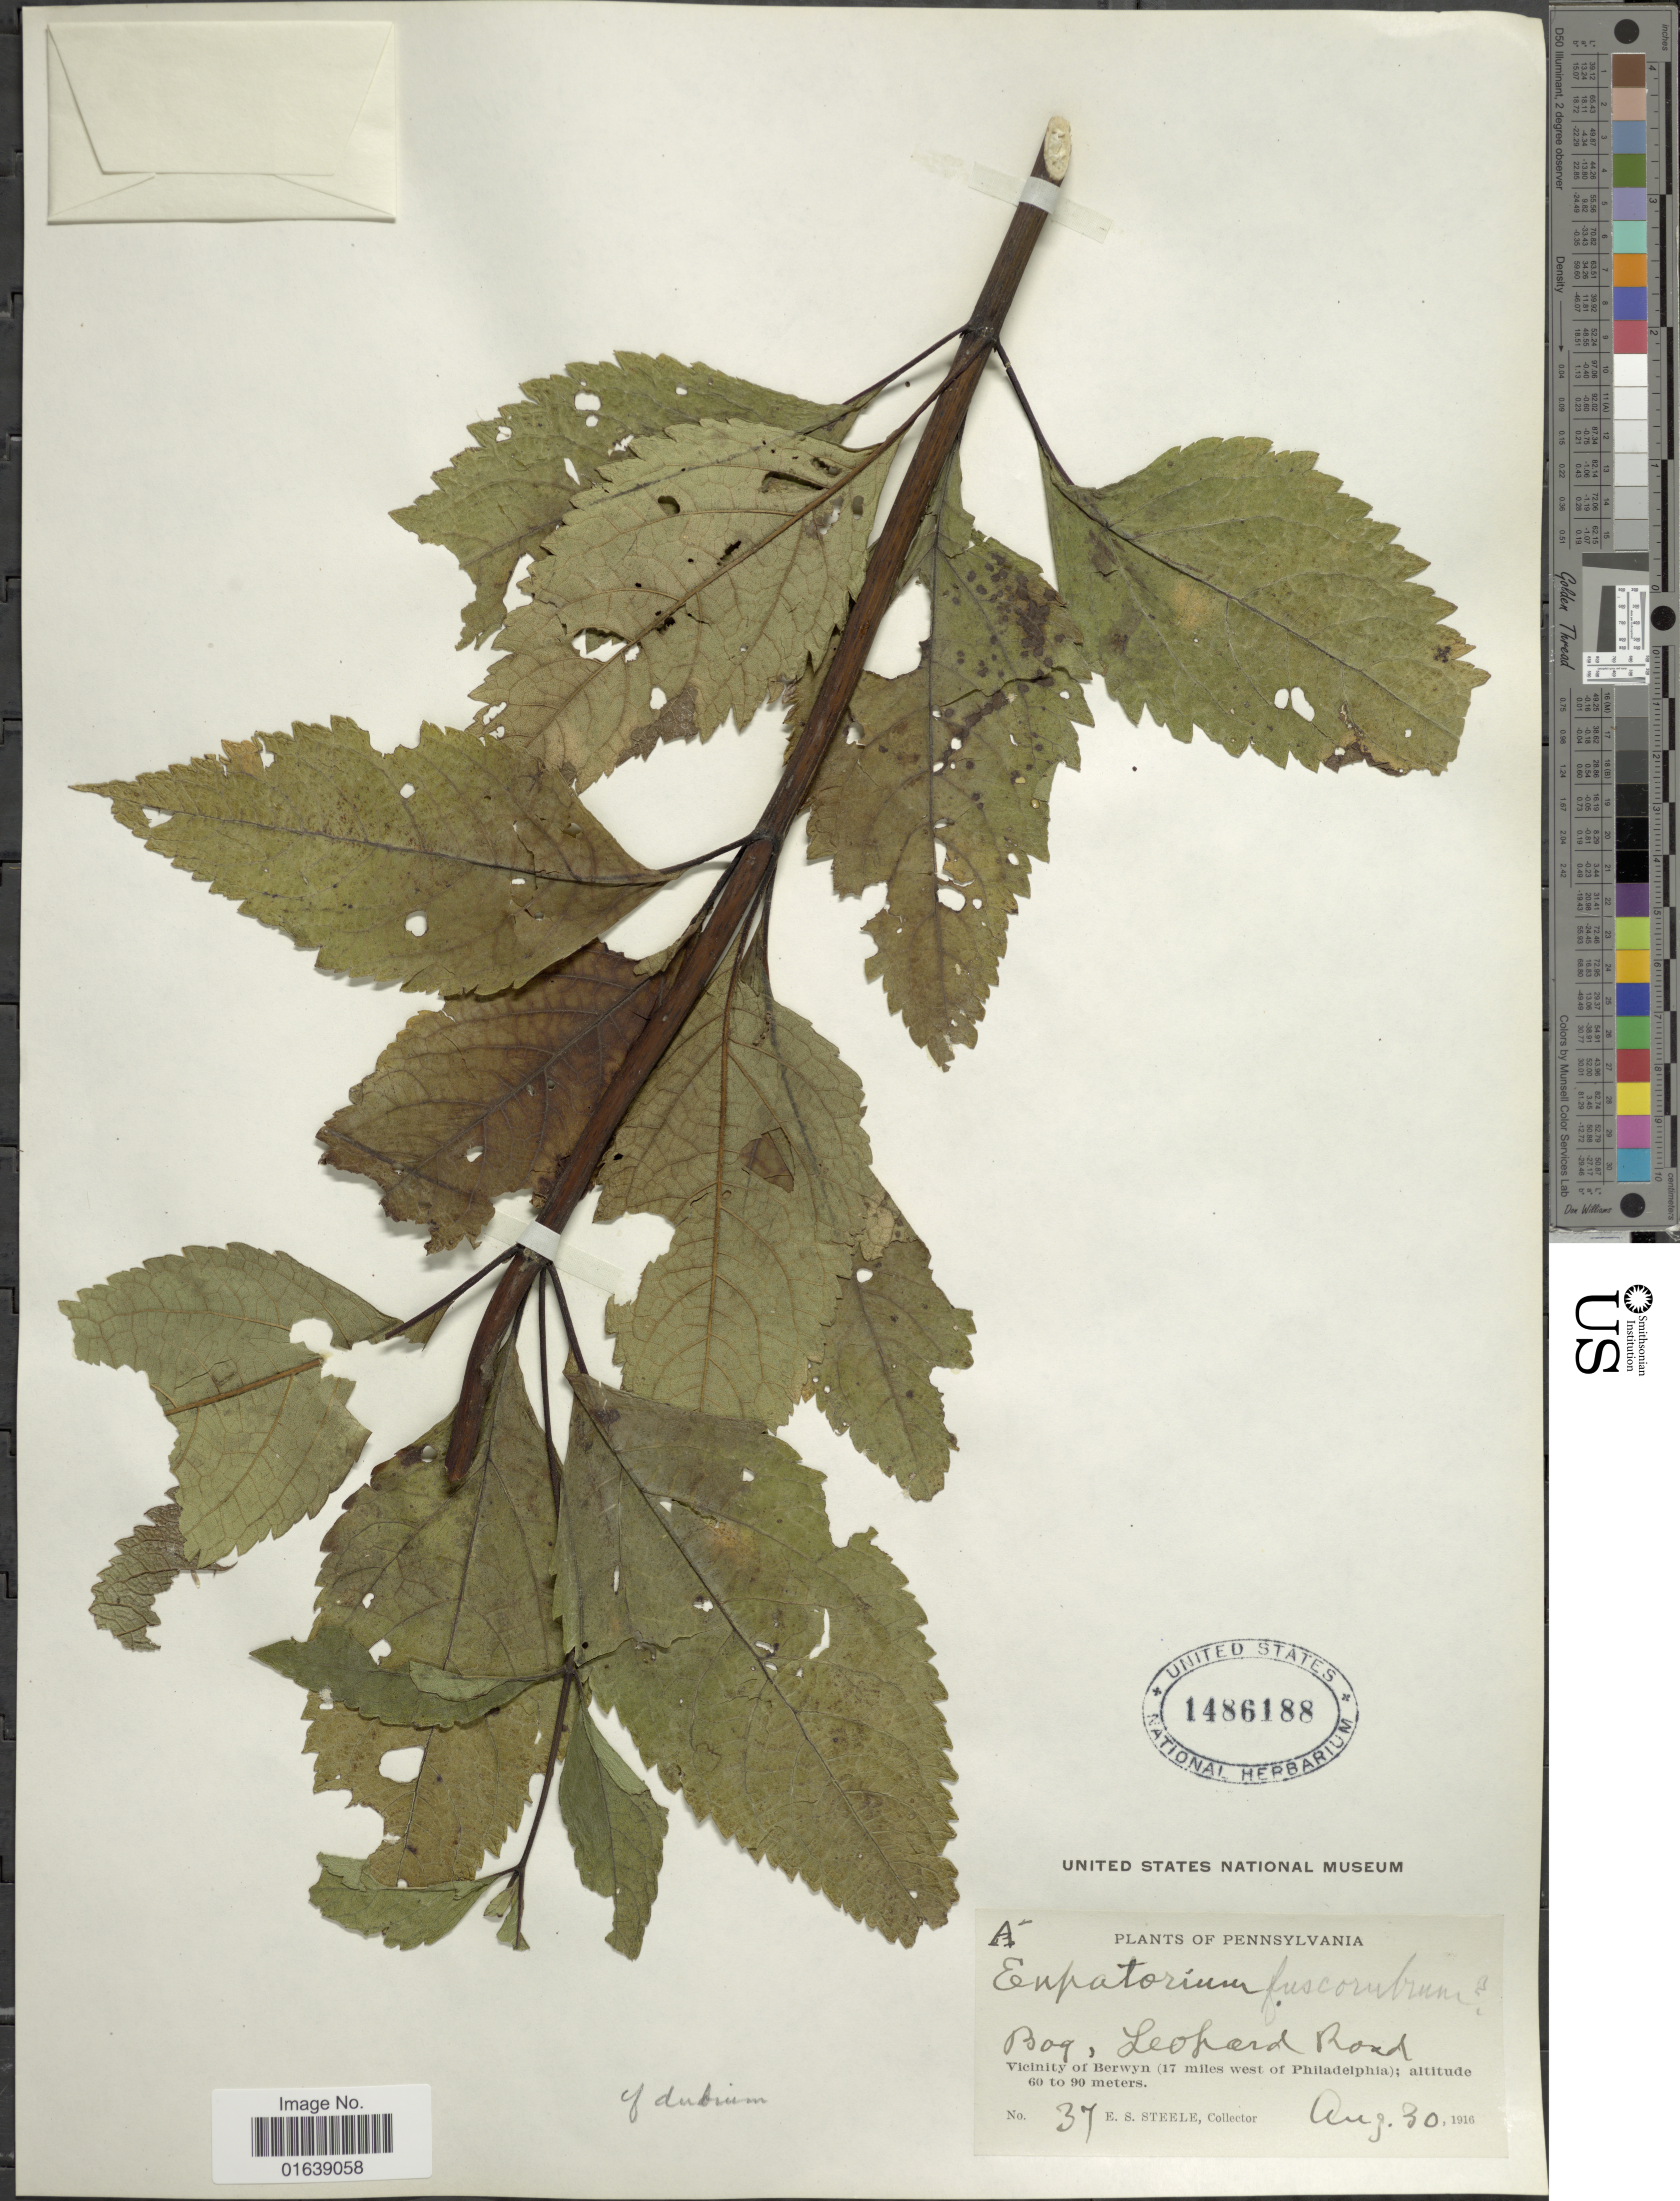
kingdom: Plantae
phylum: Tracheophyta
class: Magnoliopsida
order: Asterales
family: Asteraceae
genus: Eupatorium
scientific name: Eupatorium dubium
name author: Willd. ex Poir.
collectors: E. Steele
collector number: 37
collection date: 1916-08-30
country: United States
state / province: Pennsylvania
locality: Pennsylvania. Bog, leopard Road. Vicinity of Berwyn (17 miles west of Philadelphia)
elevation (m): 60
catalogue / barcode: US 1486175